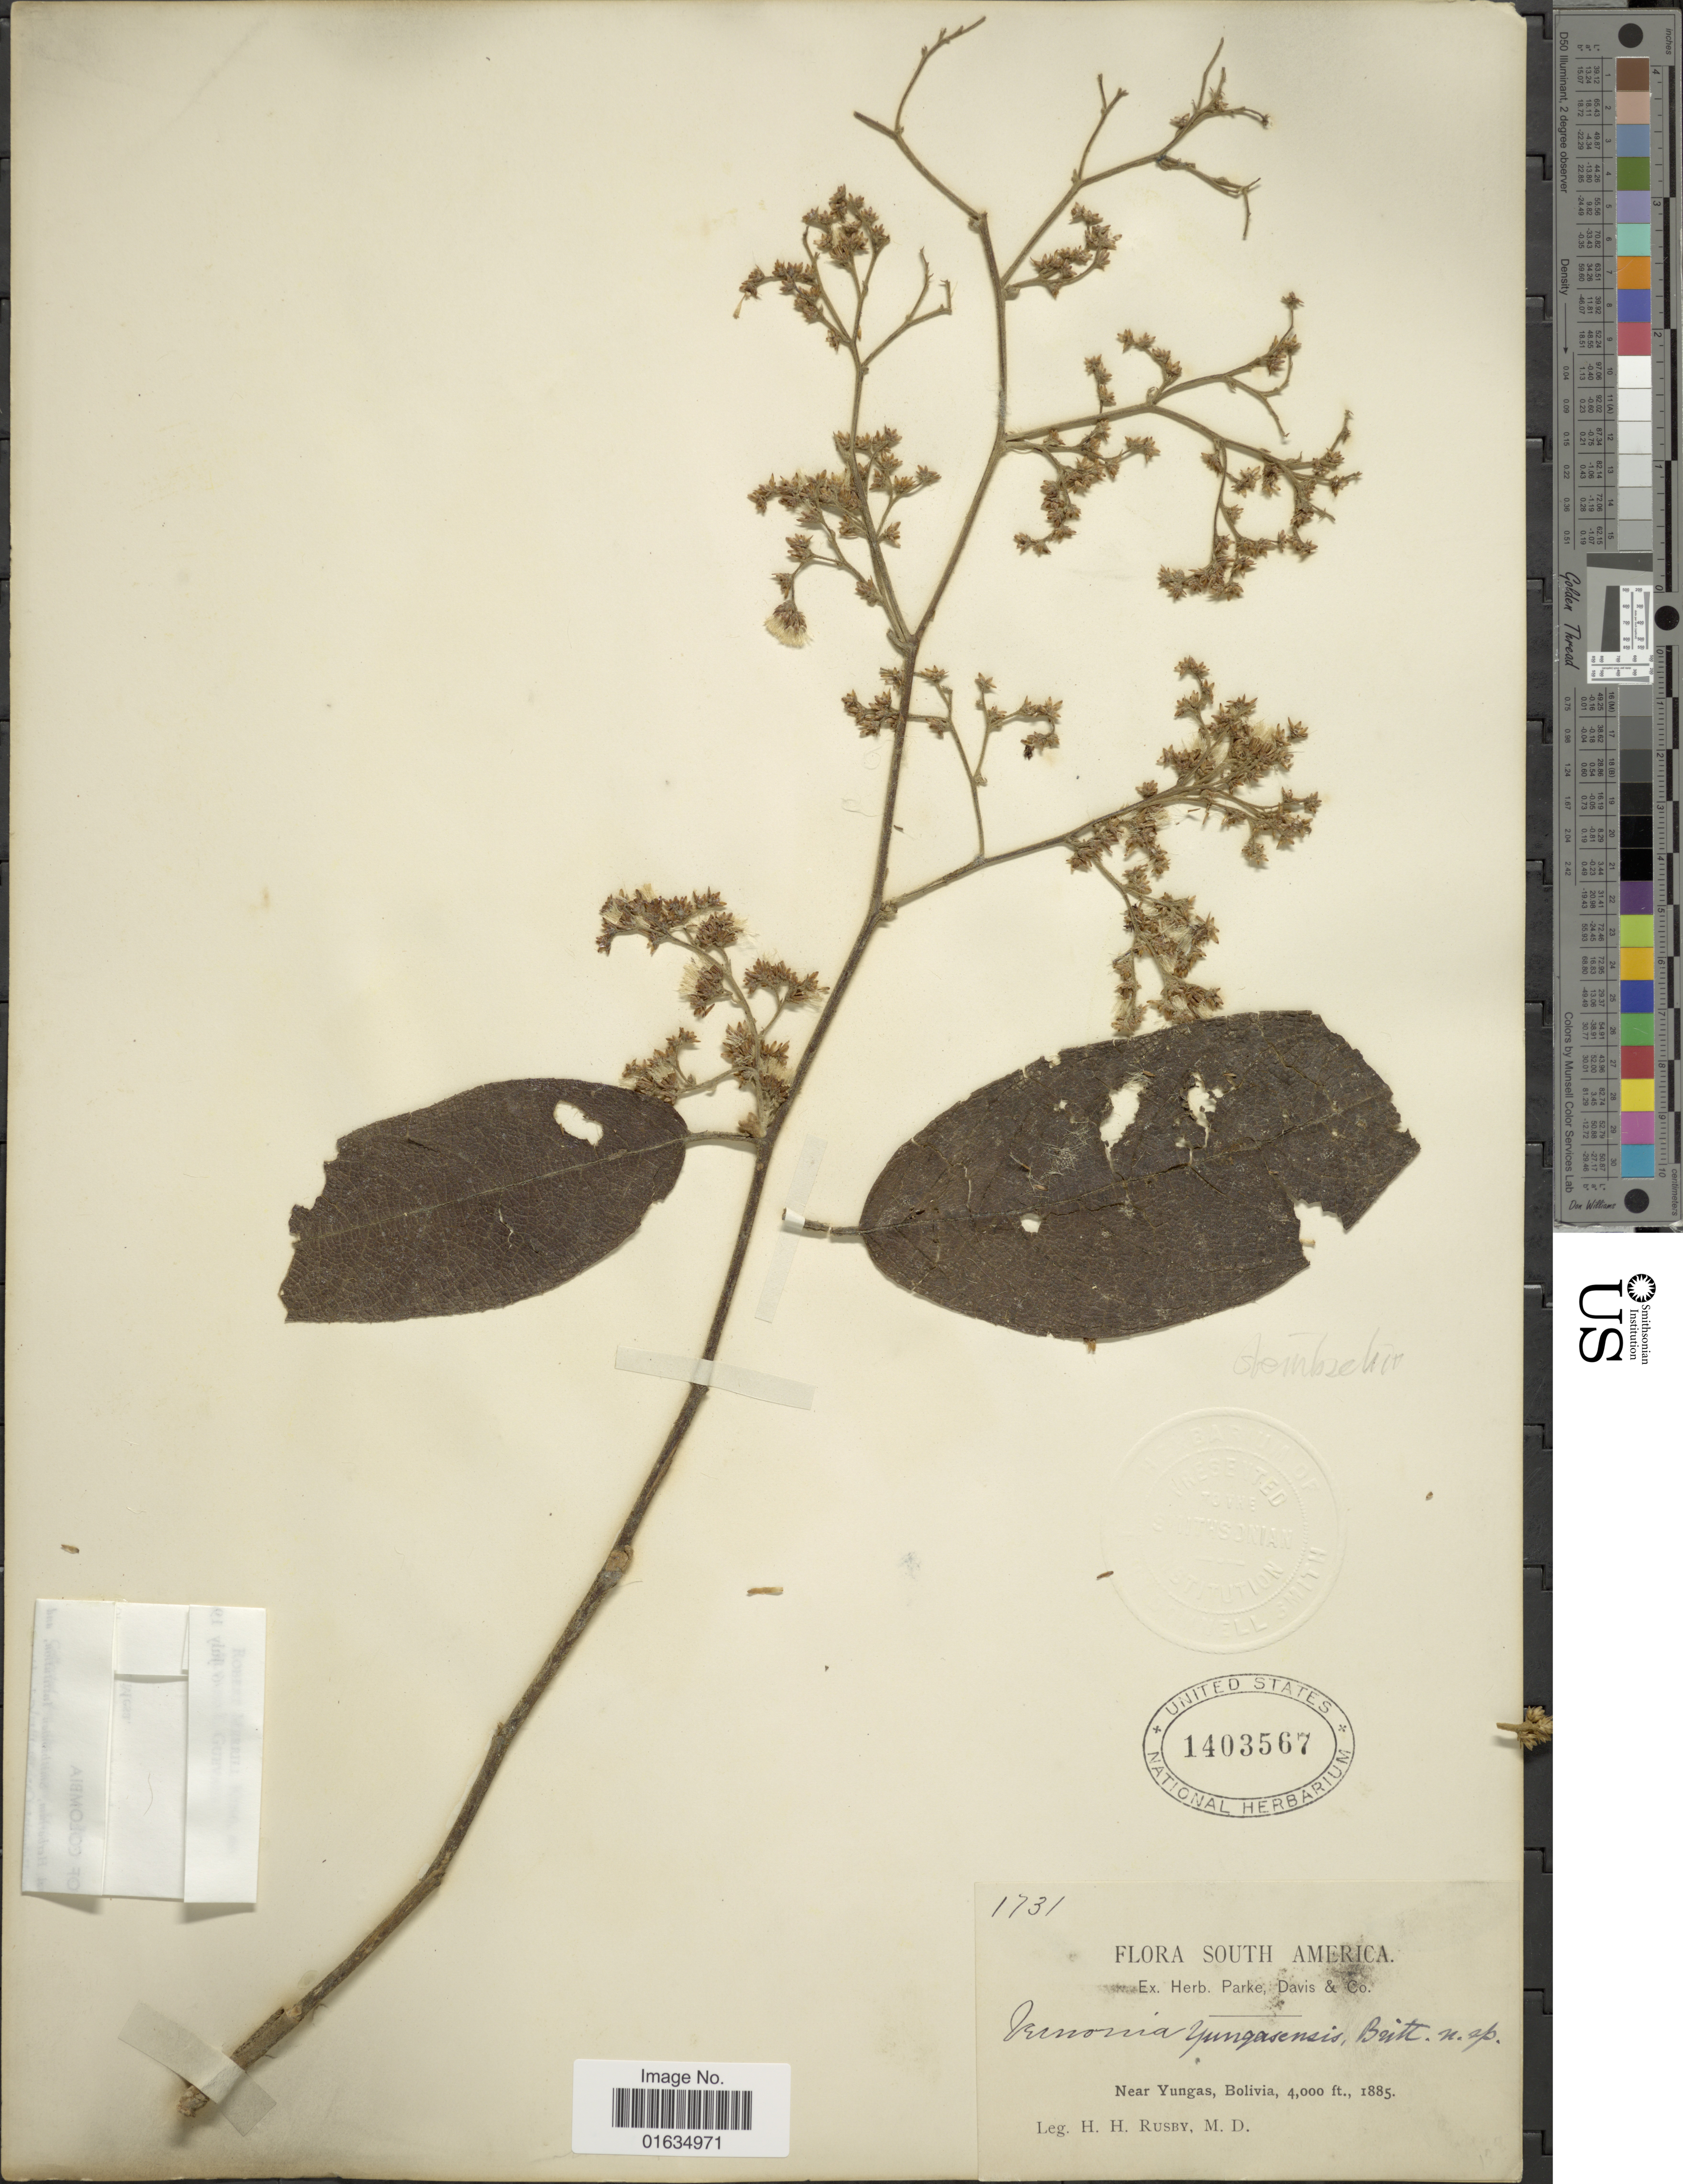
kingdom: Plantae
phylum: Tracheophyta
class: Magnoliopsida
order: Asterales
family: Asteraceae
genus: Critoniopsis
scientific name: Critoniopsis steinbachii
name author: H. Rob.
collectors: H. H. Rusby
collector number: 1731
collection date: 1885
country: Bolivia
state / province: La Paz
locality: Near Yungas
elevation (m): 1219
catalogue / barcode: US 1403567